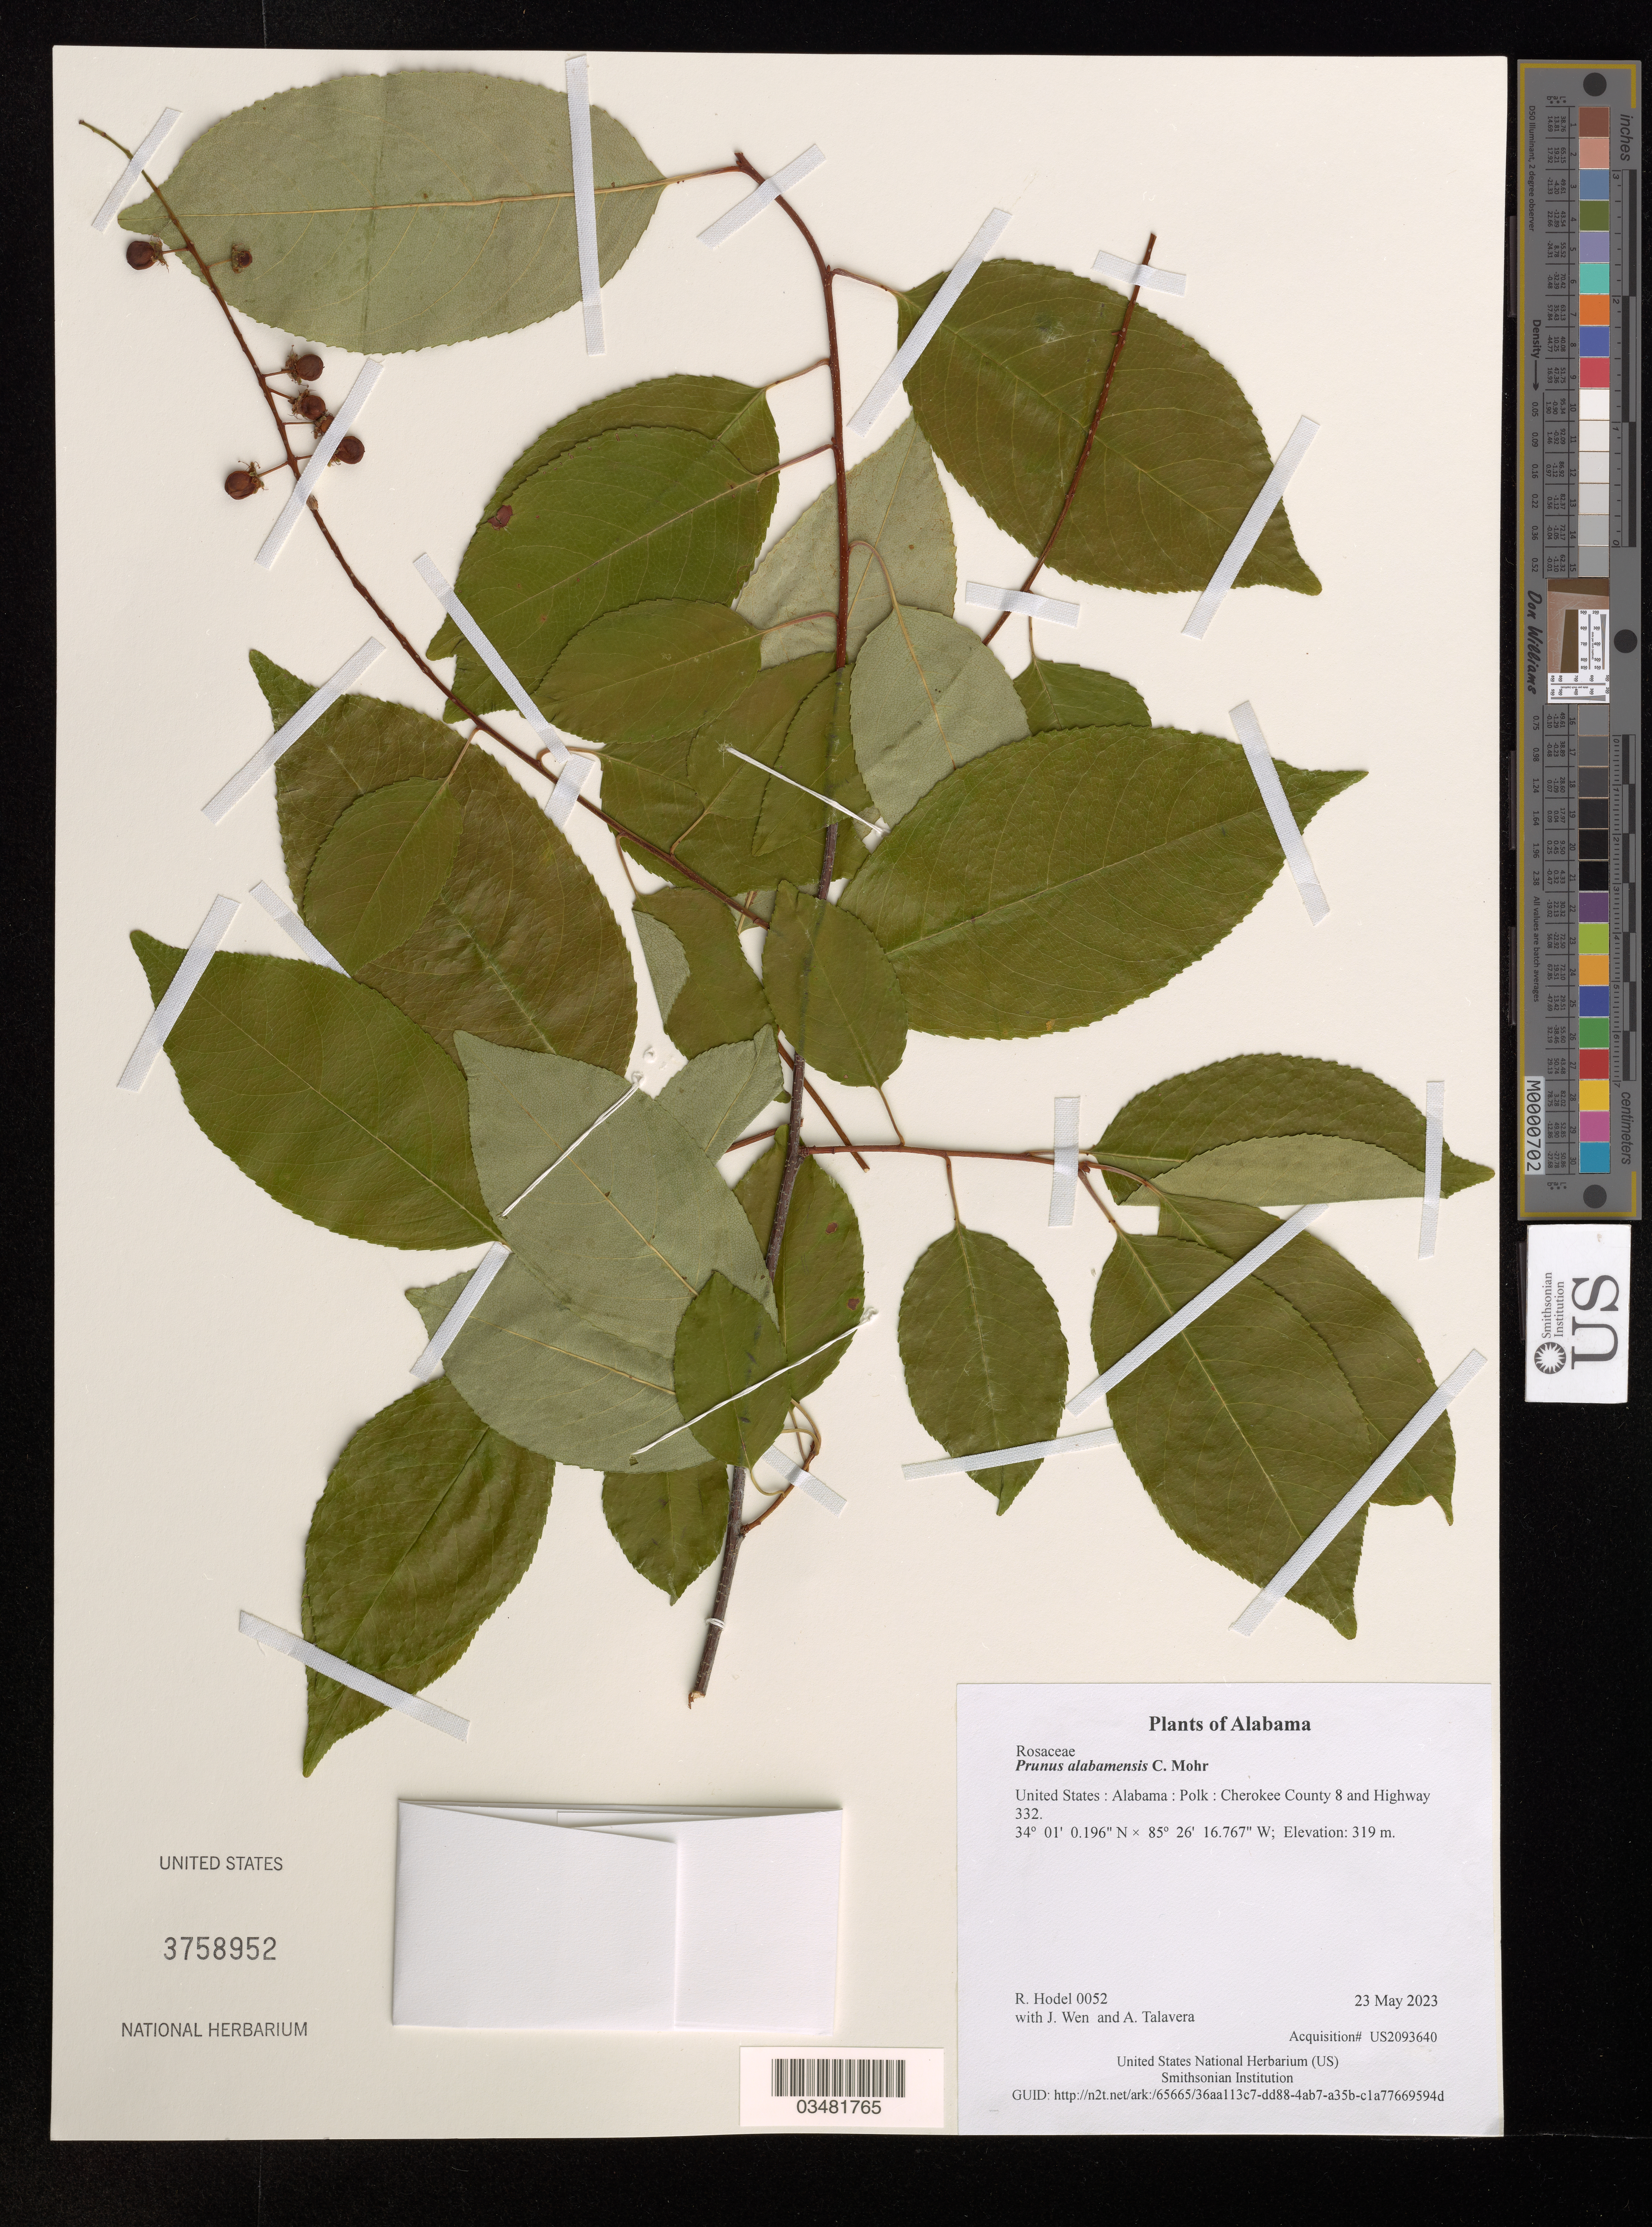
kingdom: Plantae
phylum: Tracheophyta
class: Magnoliopsida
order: Rosales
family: Rosaceae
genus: Prunus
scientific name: Prunus alabamensis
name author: C. Mohr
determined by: Hodel, Richard G. J.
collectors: R. Hodel, J. Wen & A. Talavera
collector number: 0052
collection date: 2023-05-23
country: United States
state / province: Alabama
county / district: Polk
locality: Cherokee County 8 and Highway 332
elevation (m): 319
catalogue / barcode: US 3758952